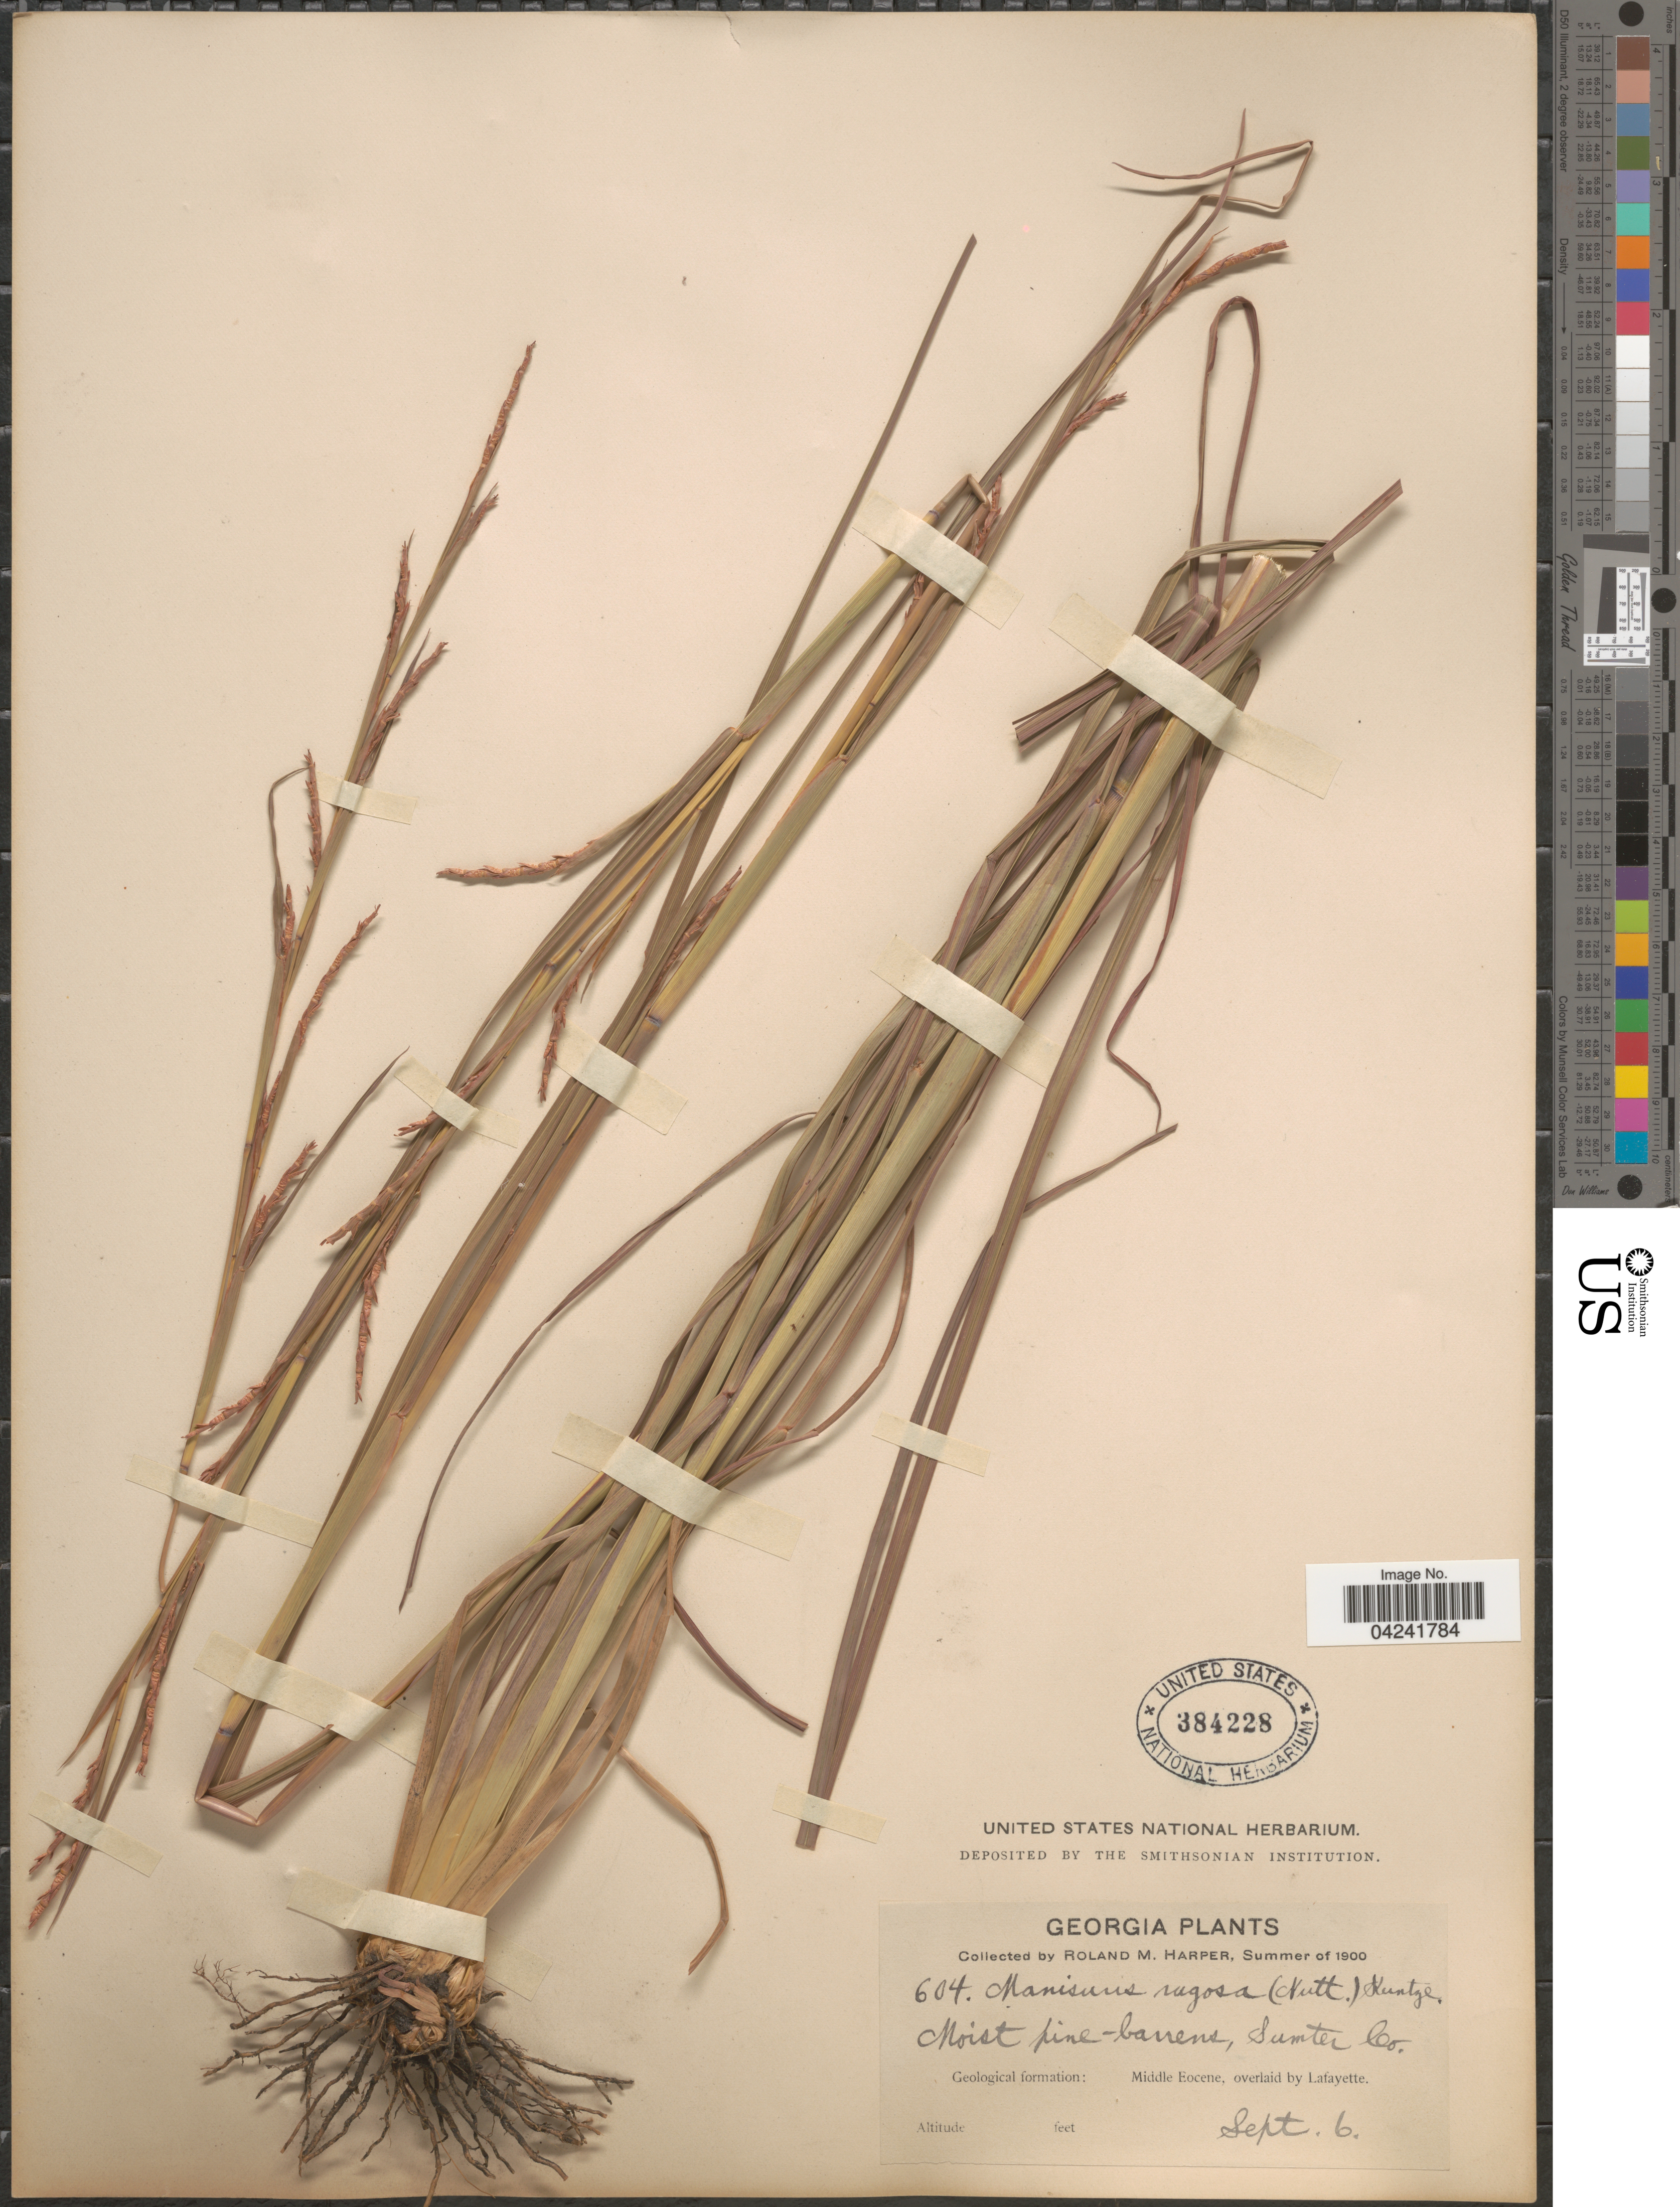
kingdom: Plantae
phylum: Tracheophyta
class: Liliopsida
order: Poales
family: Poaceae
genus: Mnesithea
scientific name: Mnesithea rugosa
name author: (Nutt.) de Koning & Sosef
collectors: R. M. Harper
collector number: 604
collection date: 1900-09-06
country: United States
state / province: Georgia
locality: Moist pine-barrens, Sumter Co. Geological formation: Middle Eocene, overlaid by Lafayette.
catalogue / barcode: US 384228